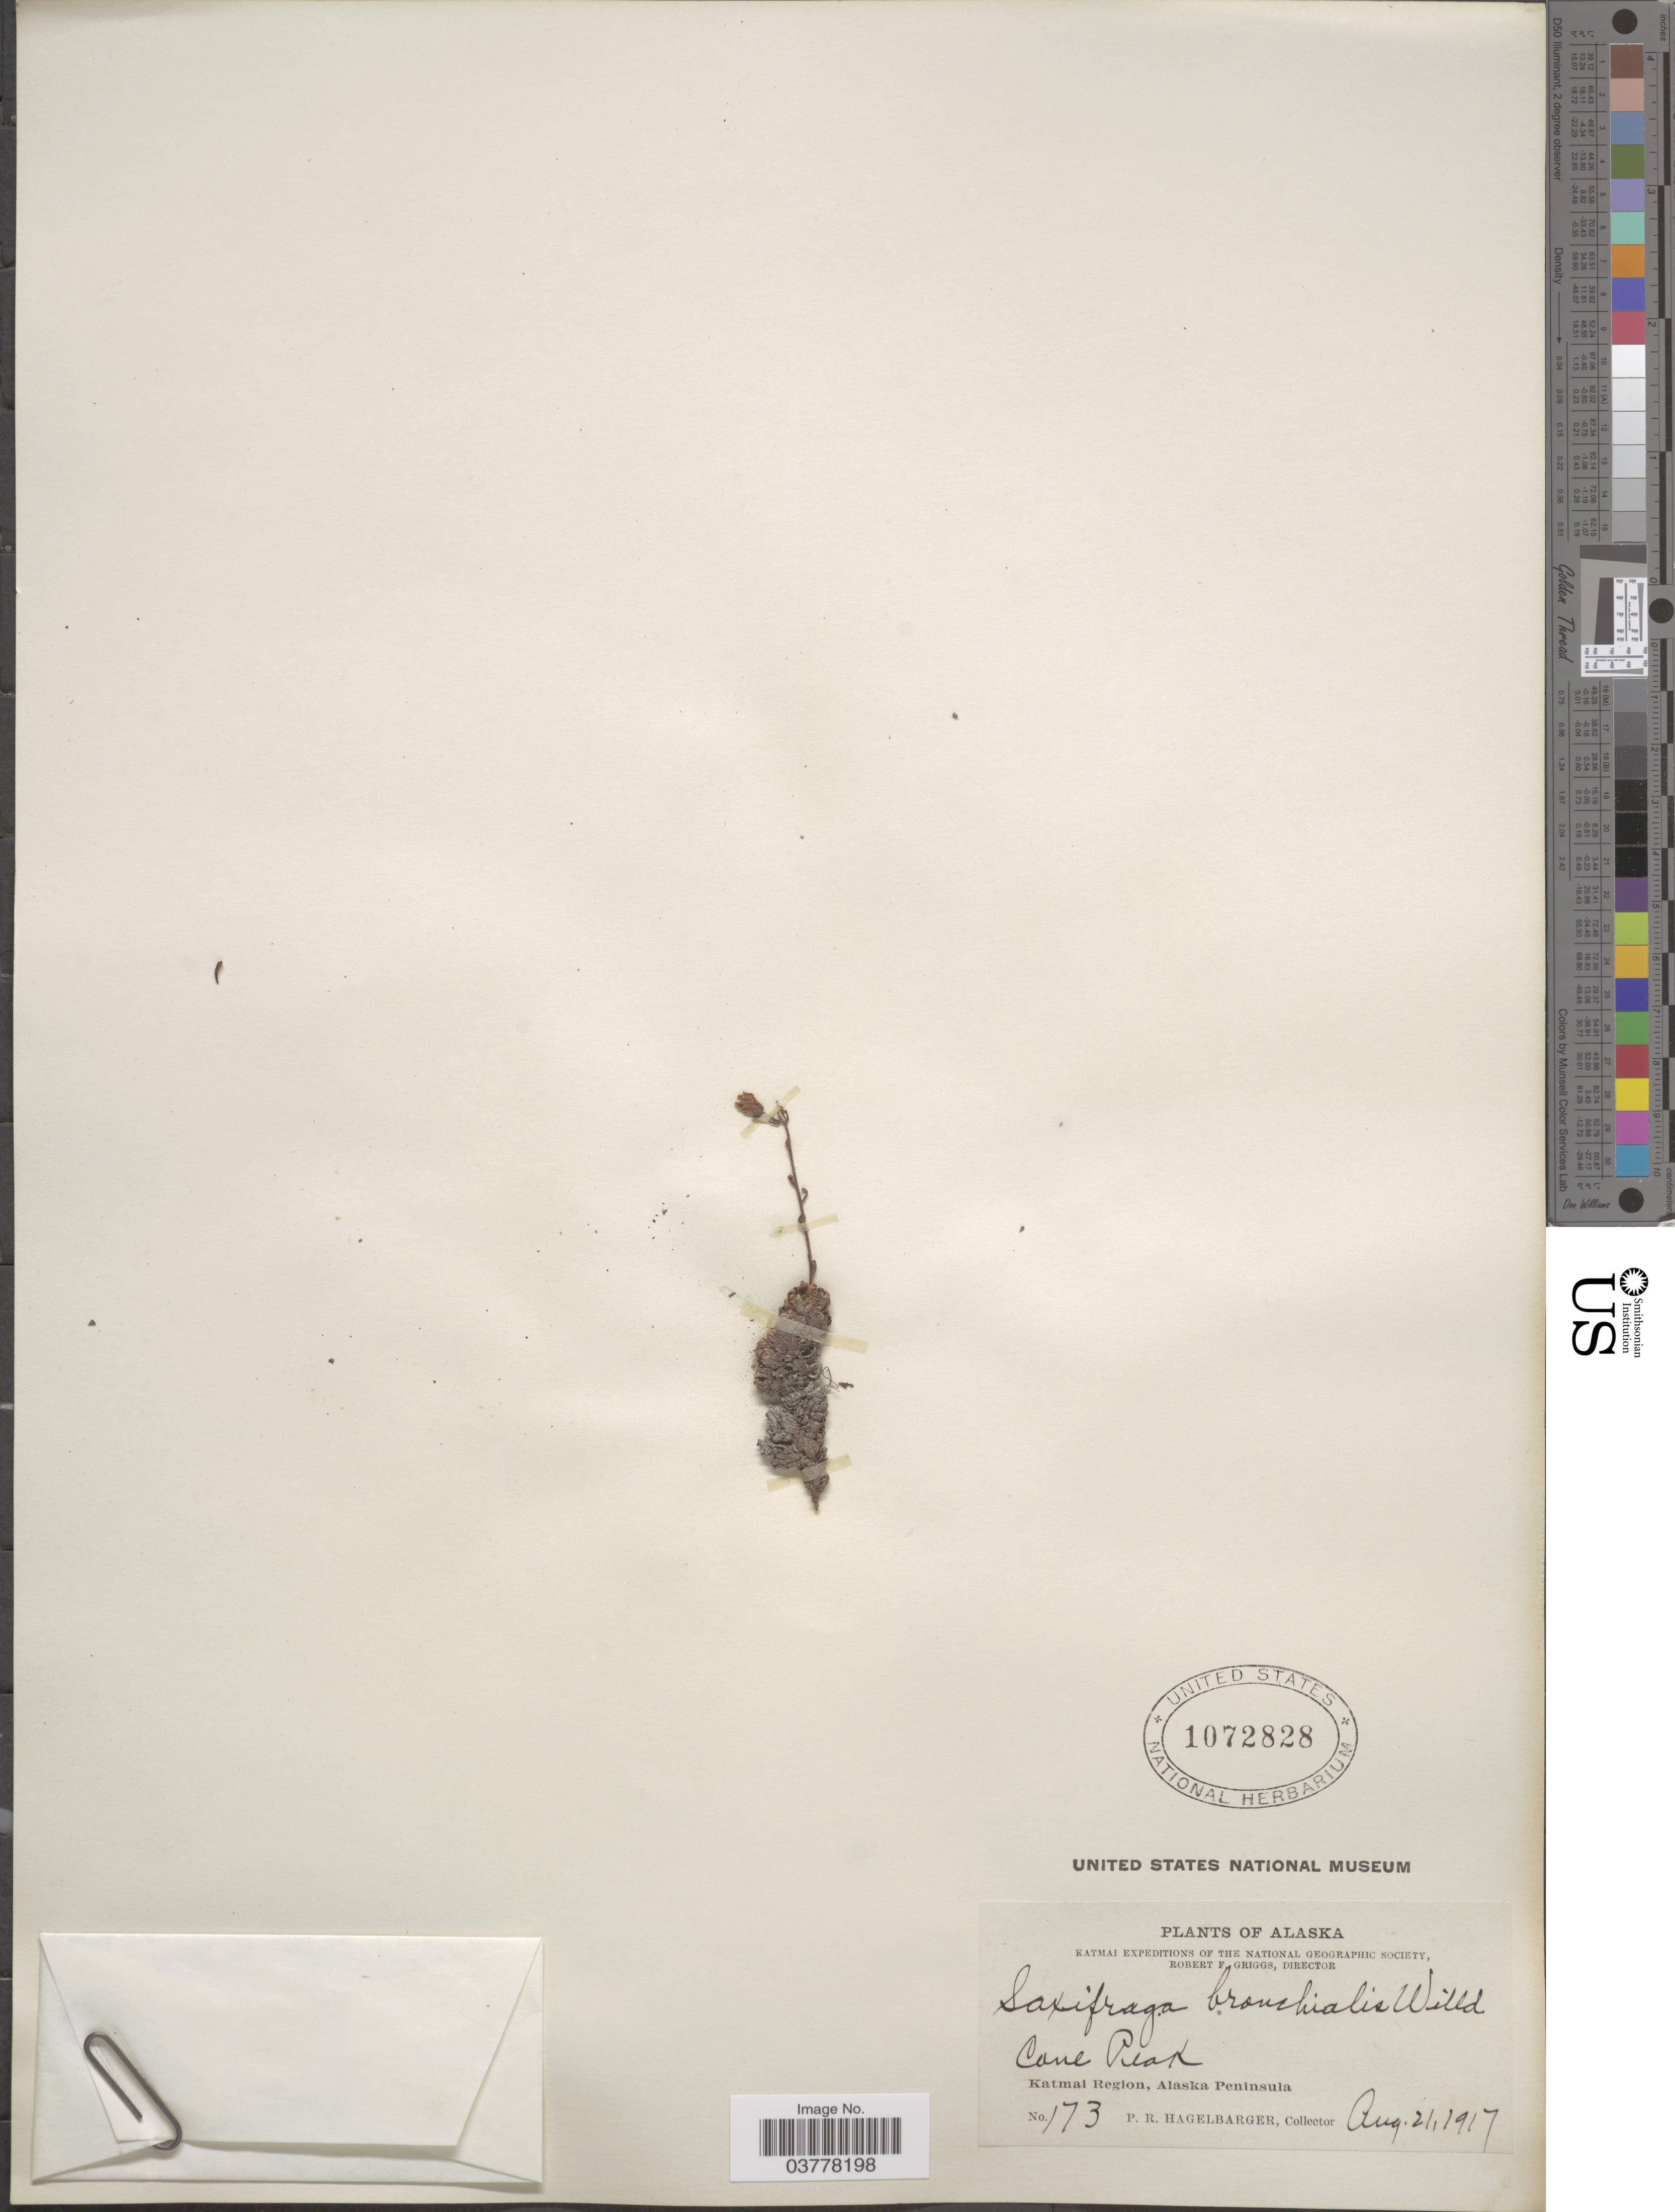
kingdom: Plantae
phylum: Tracheophyta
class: Magnoliopsida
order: Saxifragales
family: Saxifragaceae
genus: Saxifraga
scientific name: Saxifraga bronchialis subsp. funstonii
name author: (Small) Hultén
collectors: P. Hagelbarger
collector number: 173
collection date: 1917-08-21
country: United States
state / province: Alaska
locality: Cone Peak. Katmai Region, Alaska Peninsula.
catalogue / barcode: US 1072828